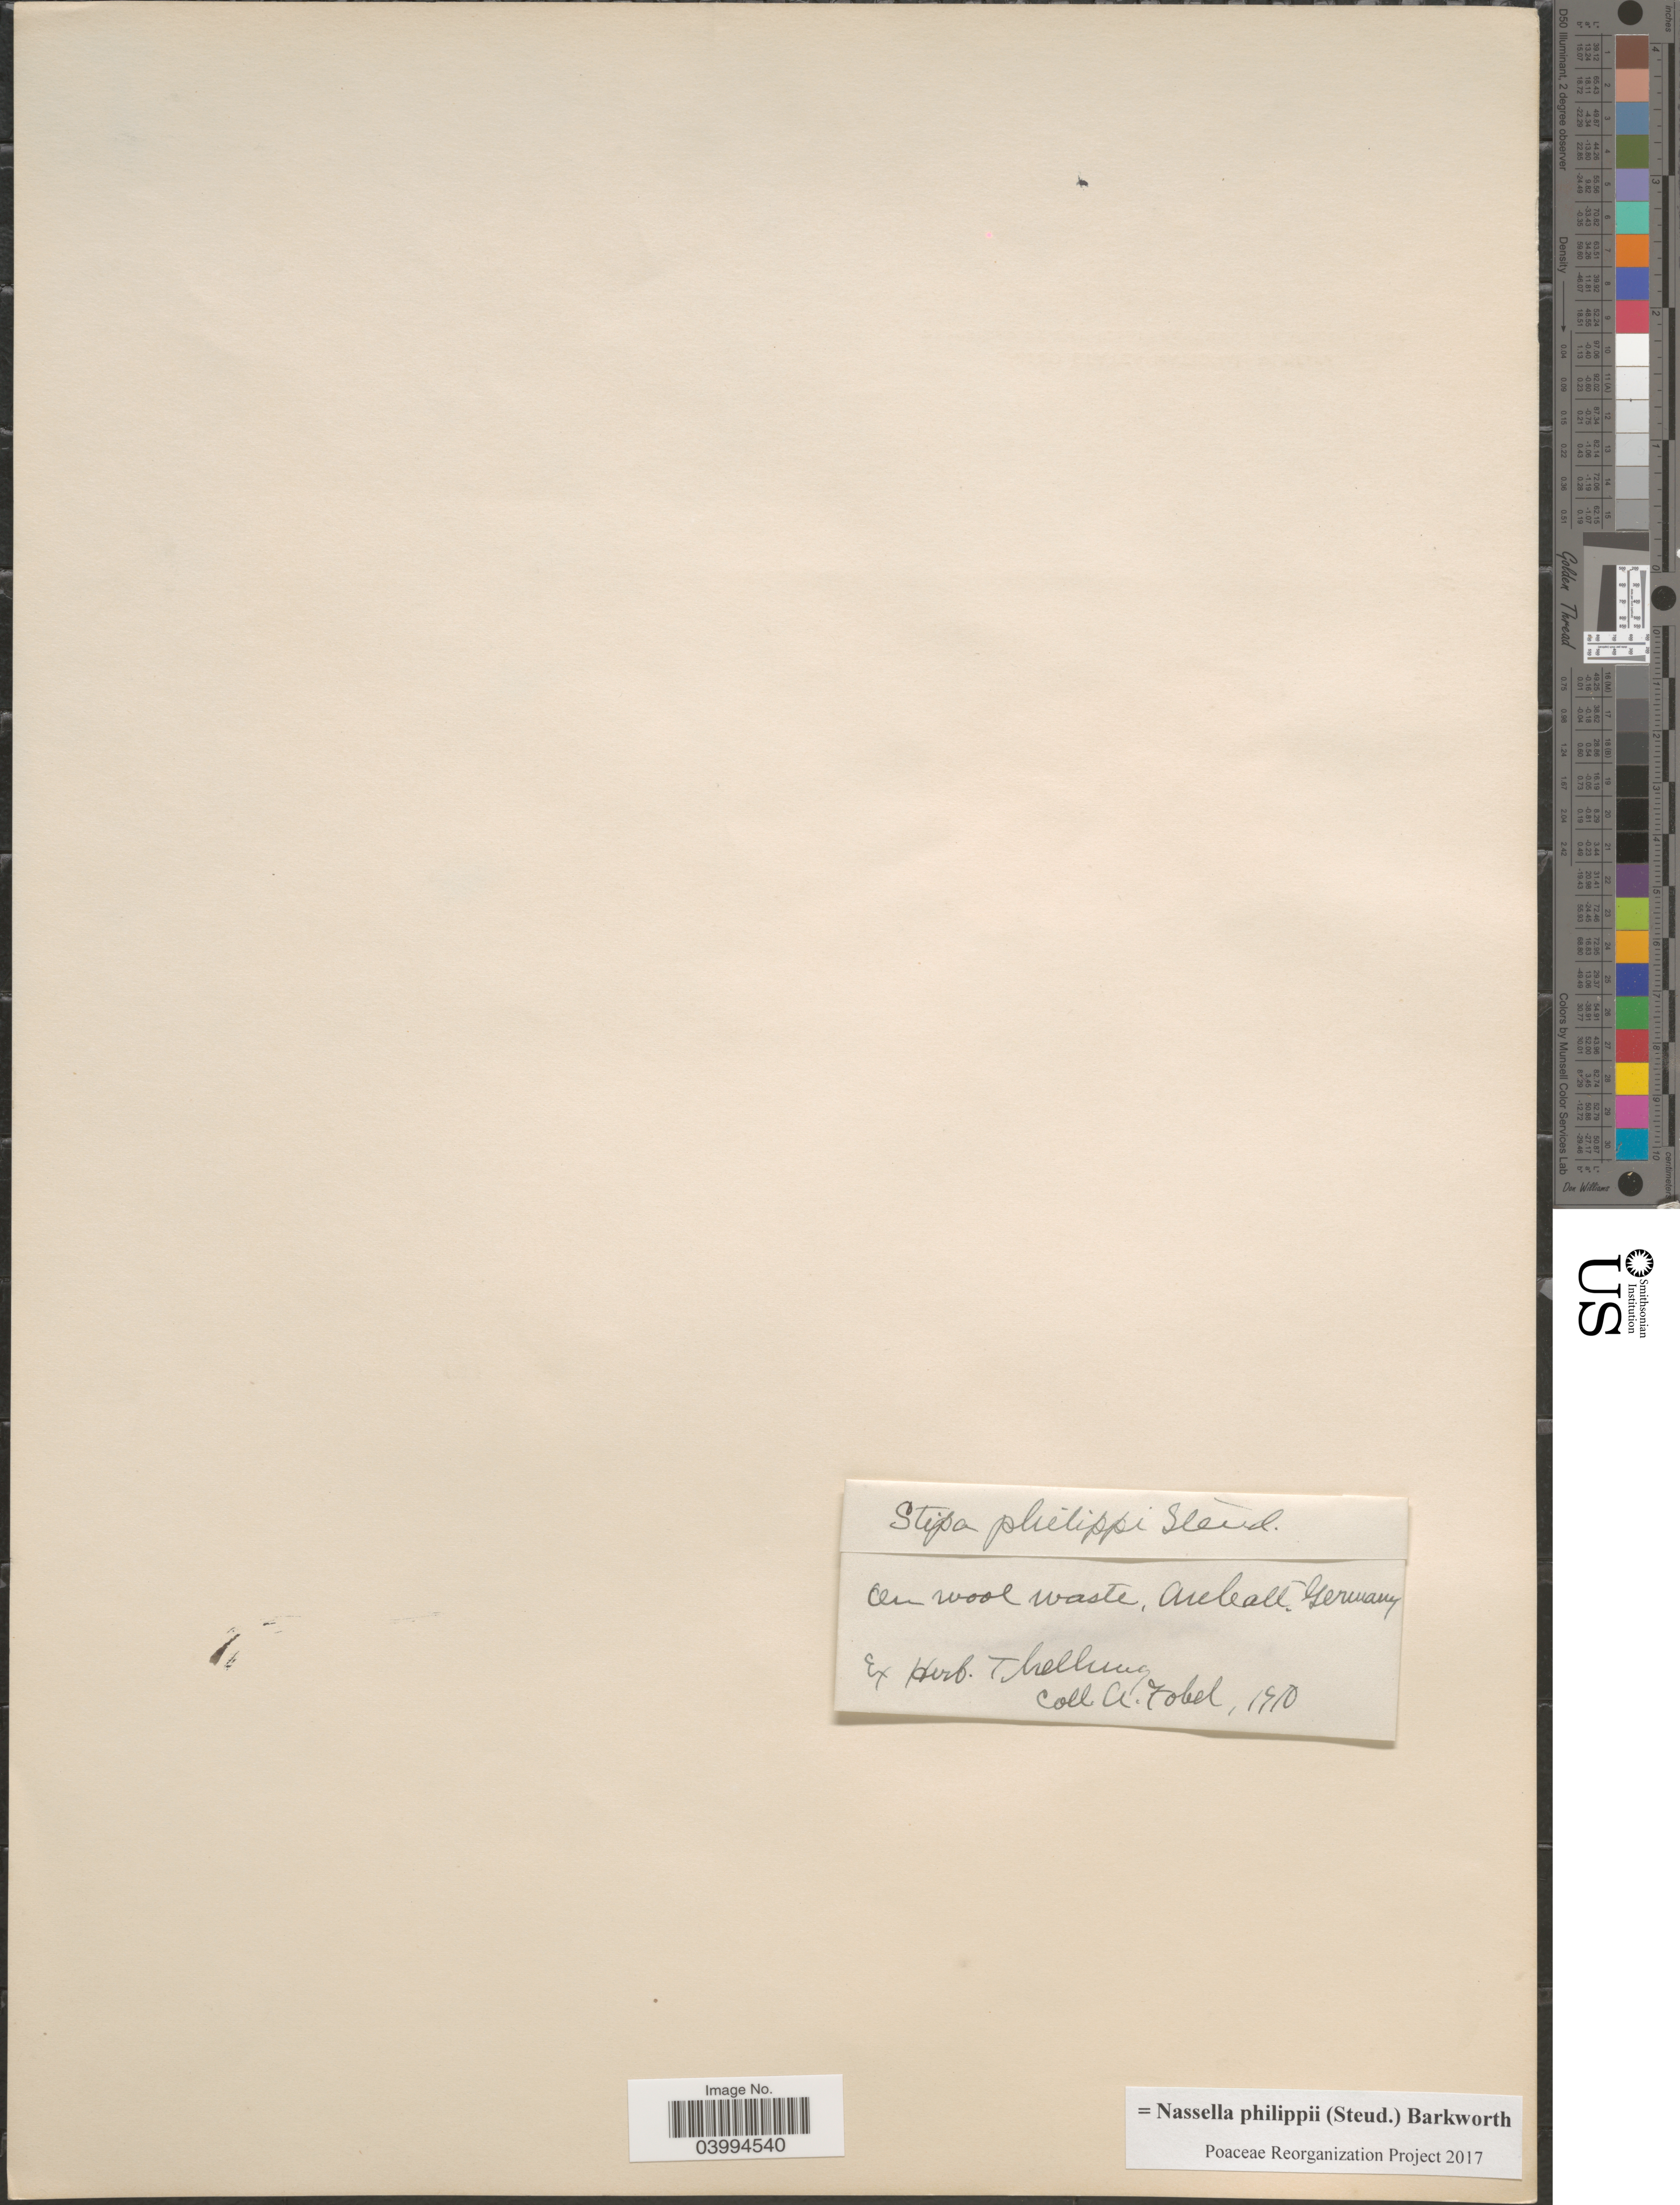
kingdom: Plantae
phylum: Tracheophyta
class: Liliopsida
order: Poales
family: Poaceae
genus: Nassella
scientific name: Nassella philippii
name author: (Steud.) Barkworth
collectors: A. Zobel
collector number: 1910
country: Germany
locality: On wood waste, Anhalt.